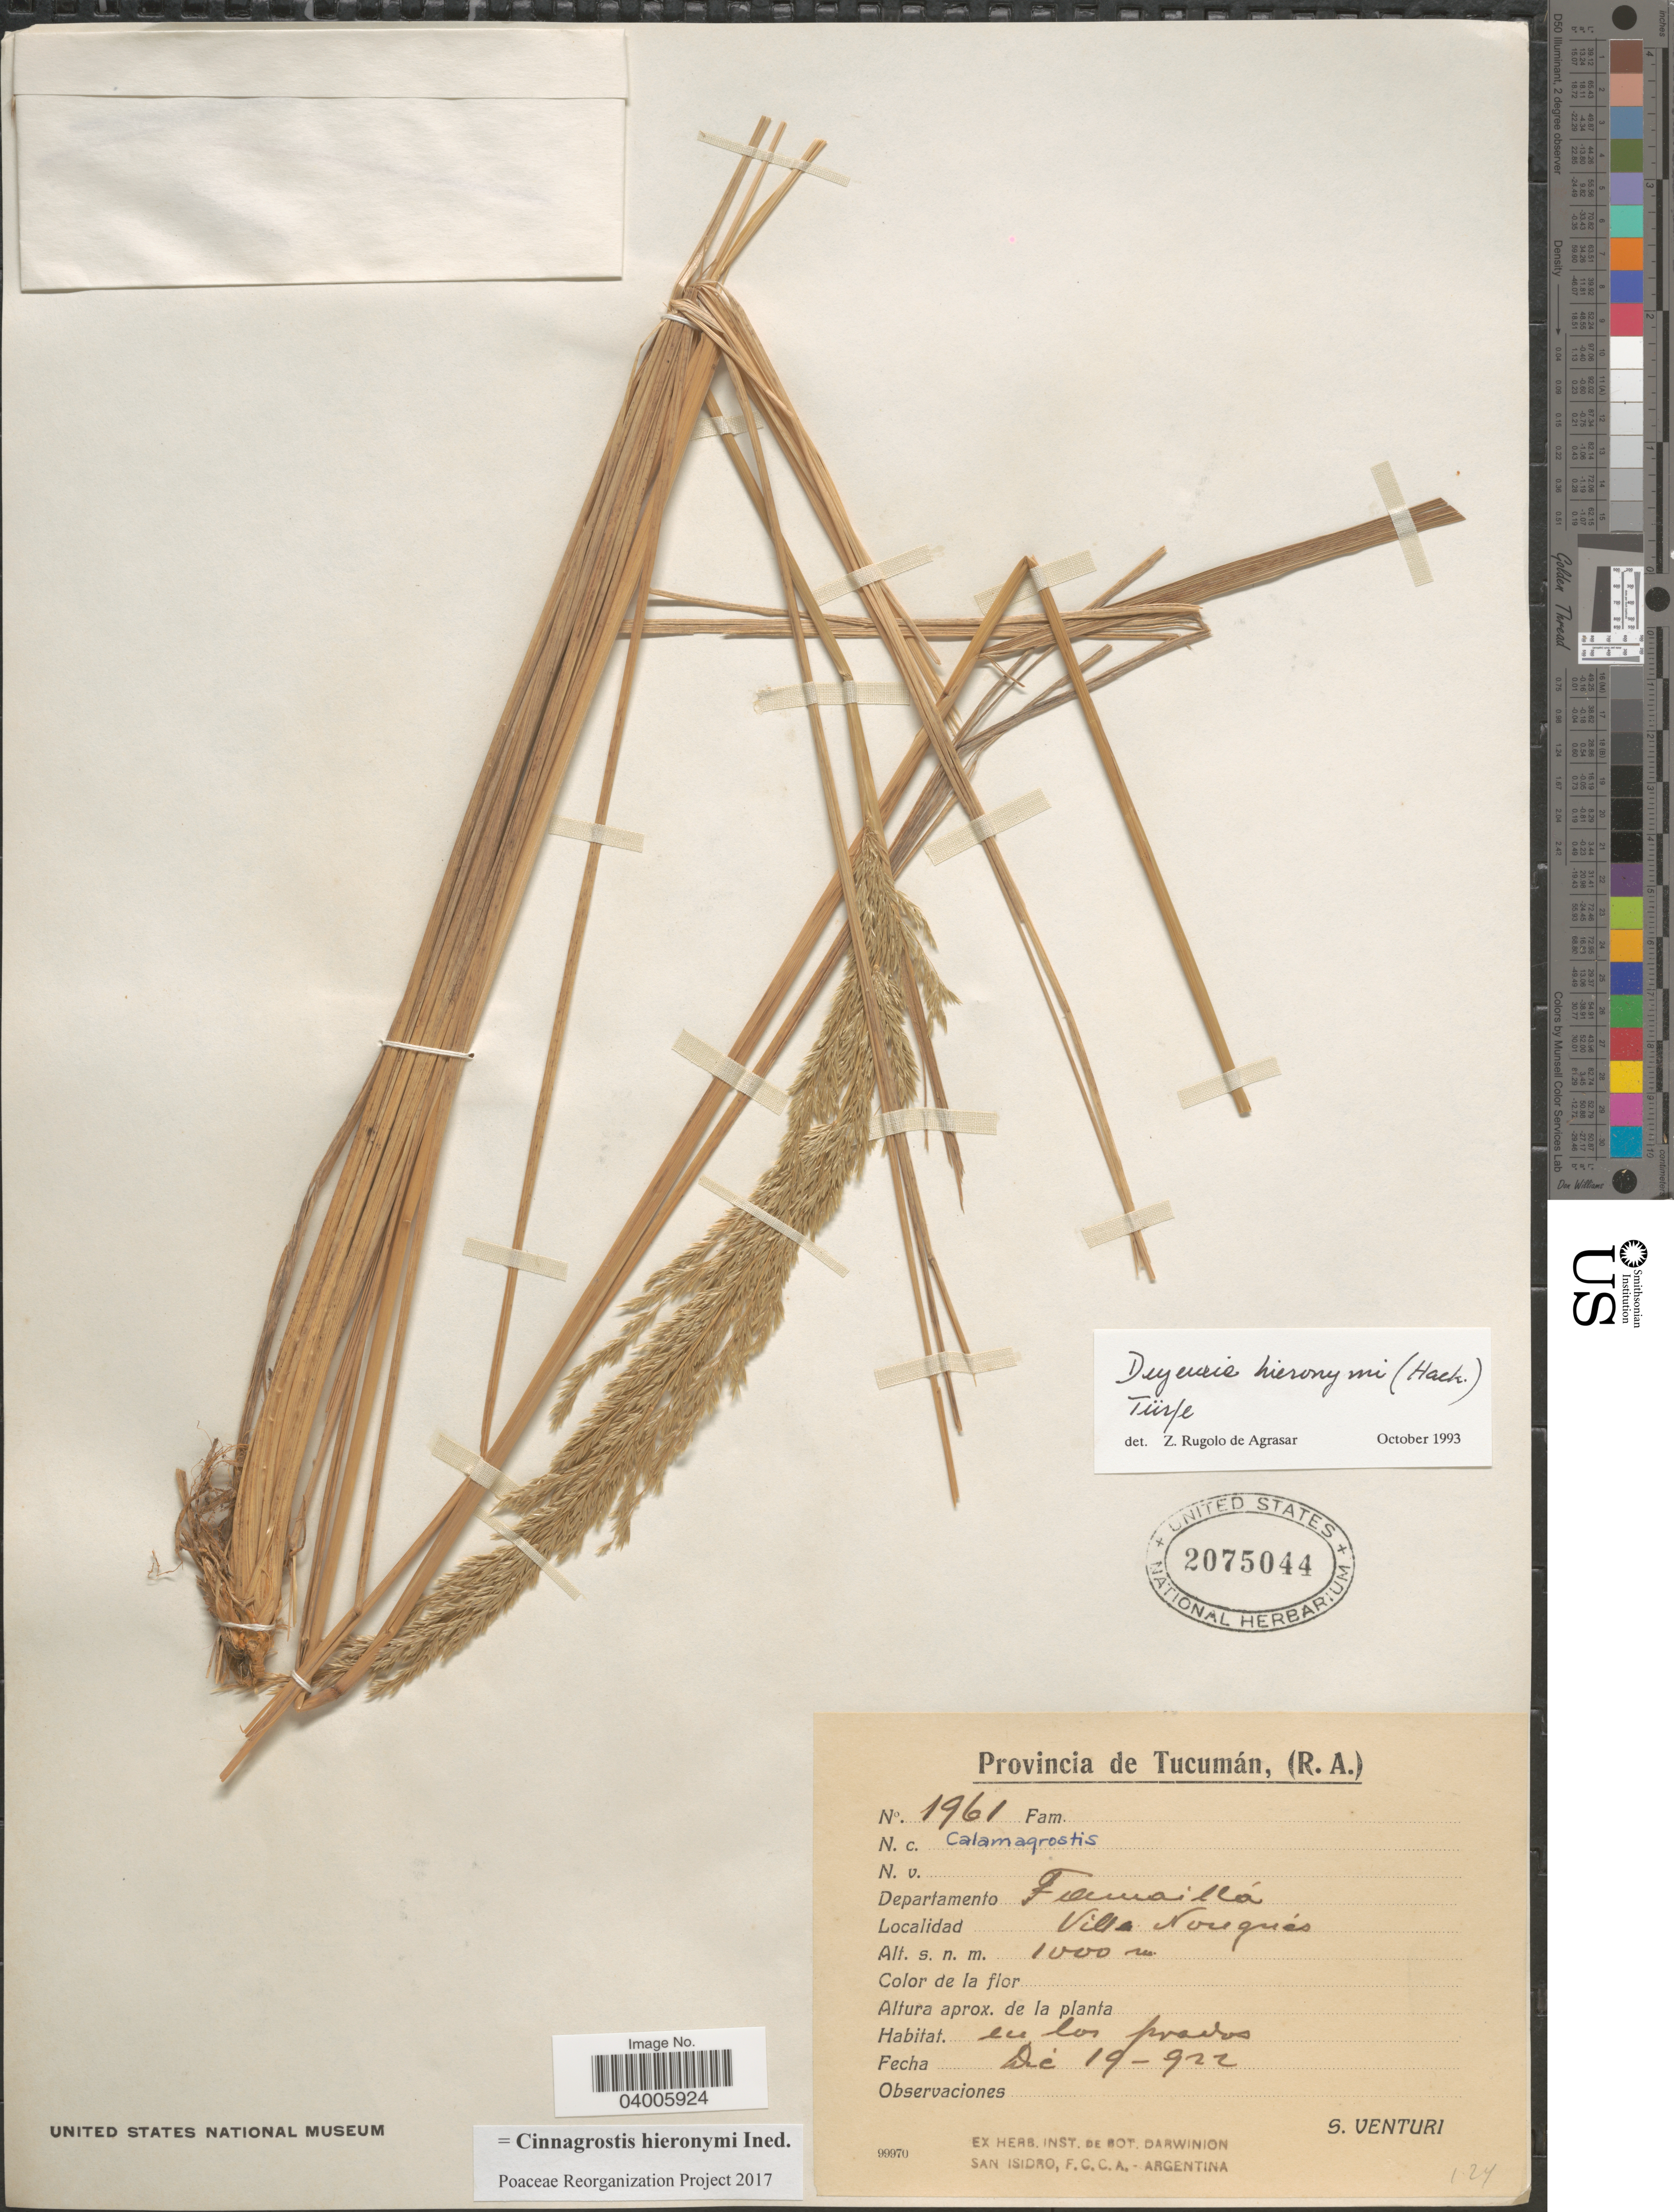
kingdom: Plantae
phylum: Tracheophyta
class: Liliopsida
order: Poales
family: Poaceae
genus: Cinnagrostis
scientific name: Cinnagrostis hieronymi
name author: (Hack.) P.M. Peterson et al.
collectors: S. Venturi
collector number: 1961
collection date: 1922-12-19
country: Argentina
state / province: Tucuman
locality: Departamento Famaillá. Villa Nougués.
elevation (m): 1000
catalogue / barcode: US 2075044